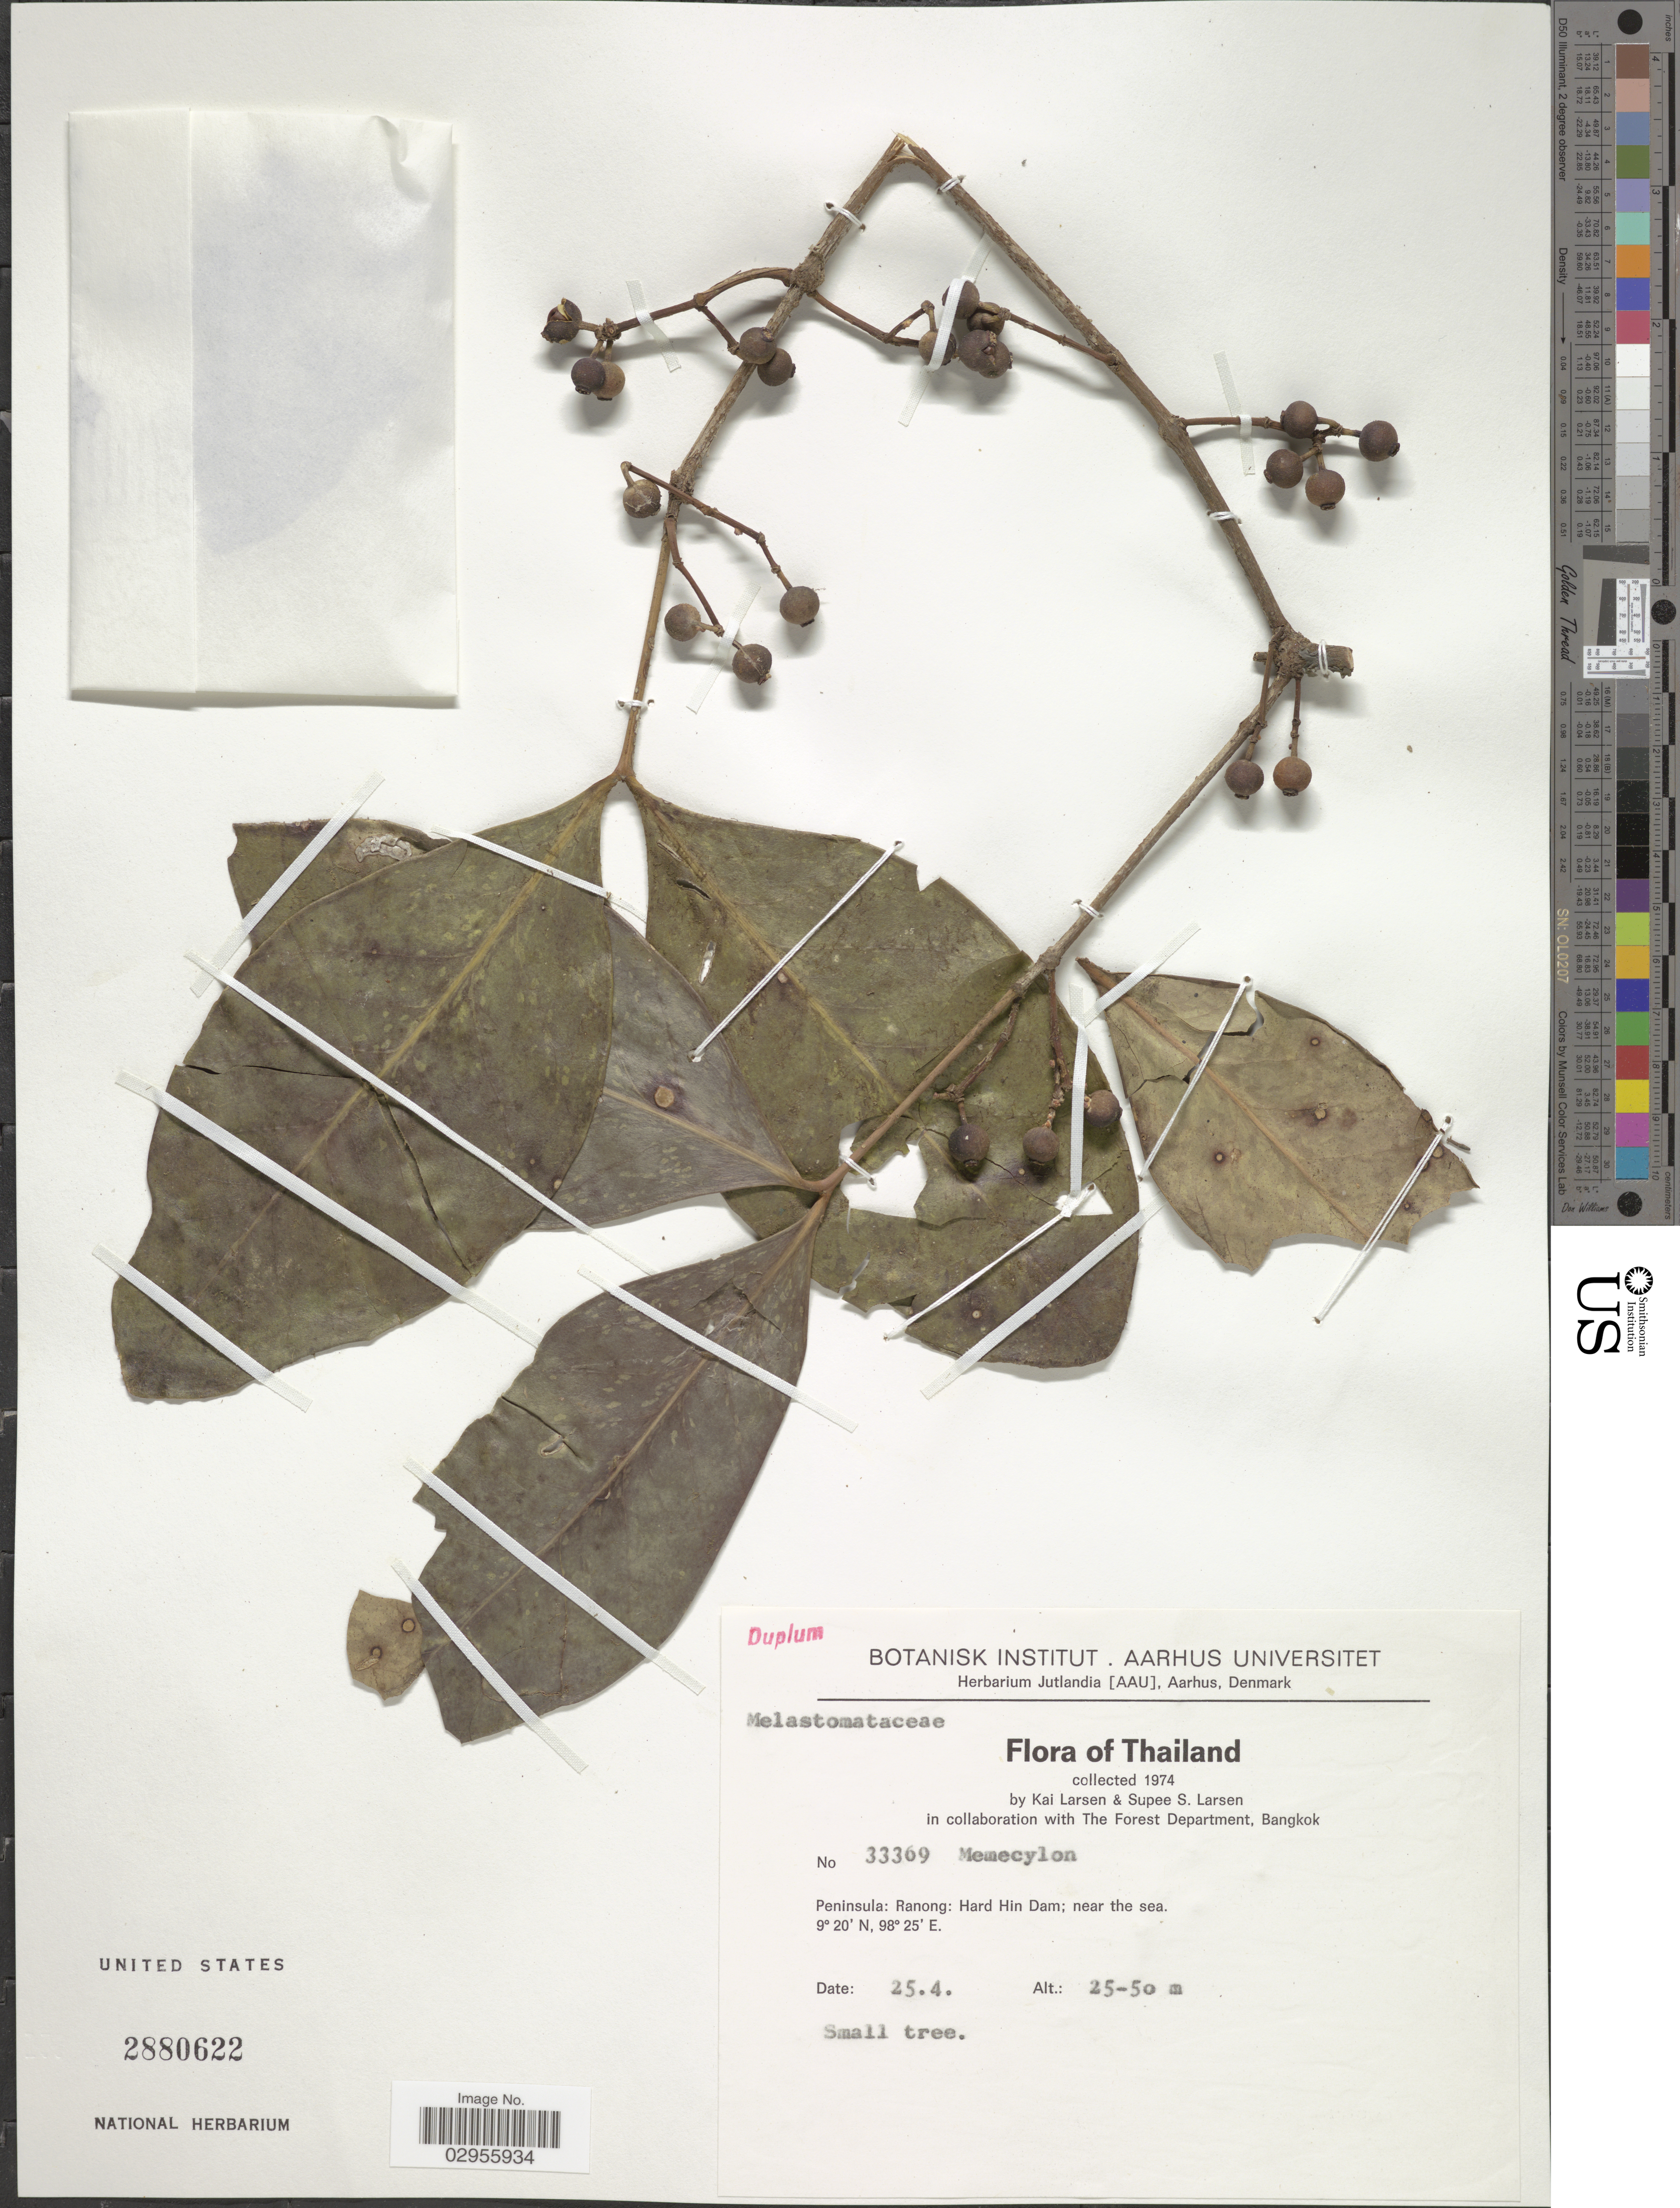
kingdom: Plantae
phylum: Tracheophyta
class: Magnoliopsida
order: Myrtales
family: Melastomataceae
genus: Memecylon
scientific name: Memecylon sp.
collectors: K. Larsen & S. Larsen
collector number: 33369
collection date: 1974-04-25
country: Thailand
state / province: Ranong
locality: Peninsula: Ranong: Hard Hin Dam; near the sea.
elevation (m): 25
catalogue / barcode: US 2880622